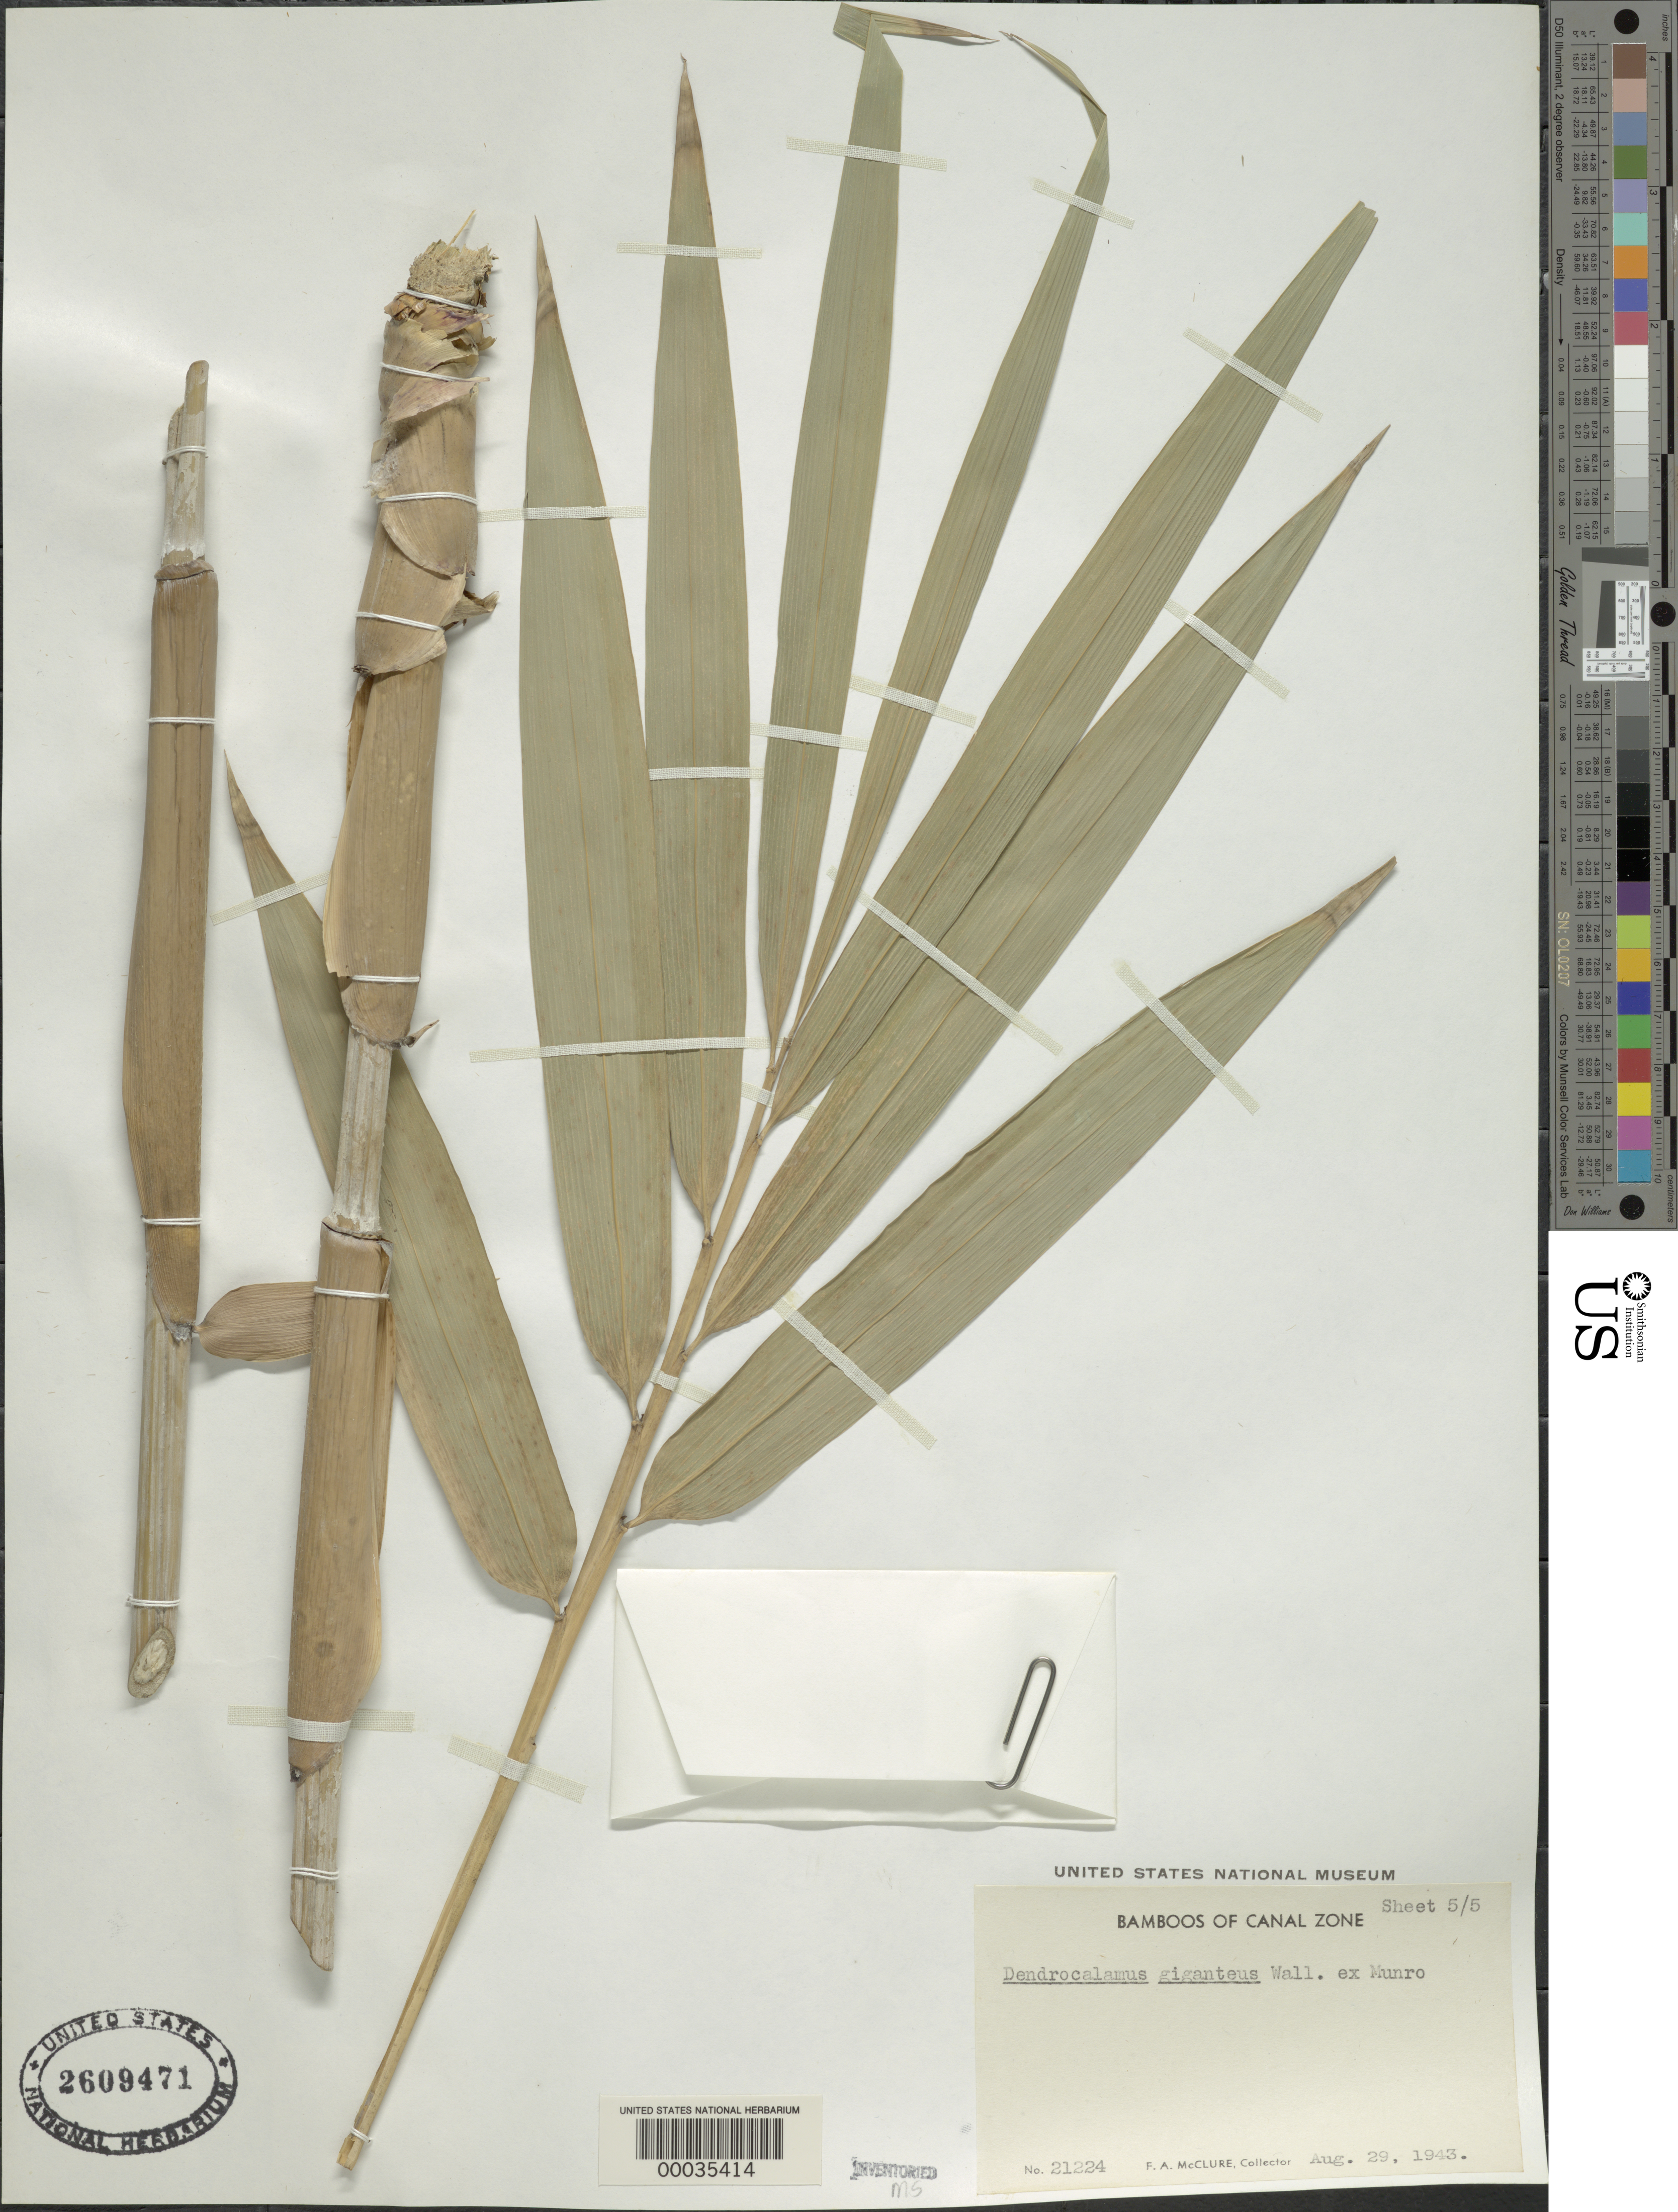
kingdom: Plantae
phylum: Tracheophyta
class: Liliopsida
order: Poales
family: Poaceae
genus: Dendrocalamus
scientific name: Dendrocalamus giganteus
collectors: F. A. McClure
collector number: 21224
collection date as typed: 29 Aug 1943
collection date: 1943-08-29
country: Panama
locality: Esperimental Gardens-summit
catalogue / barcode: US 2609471